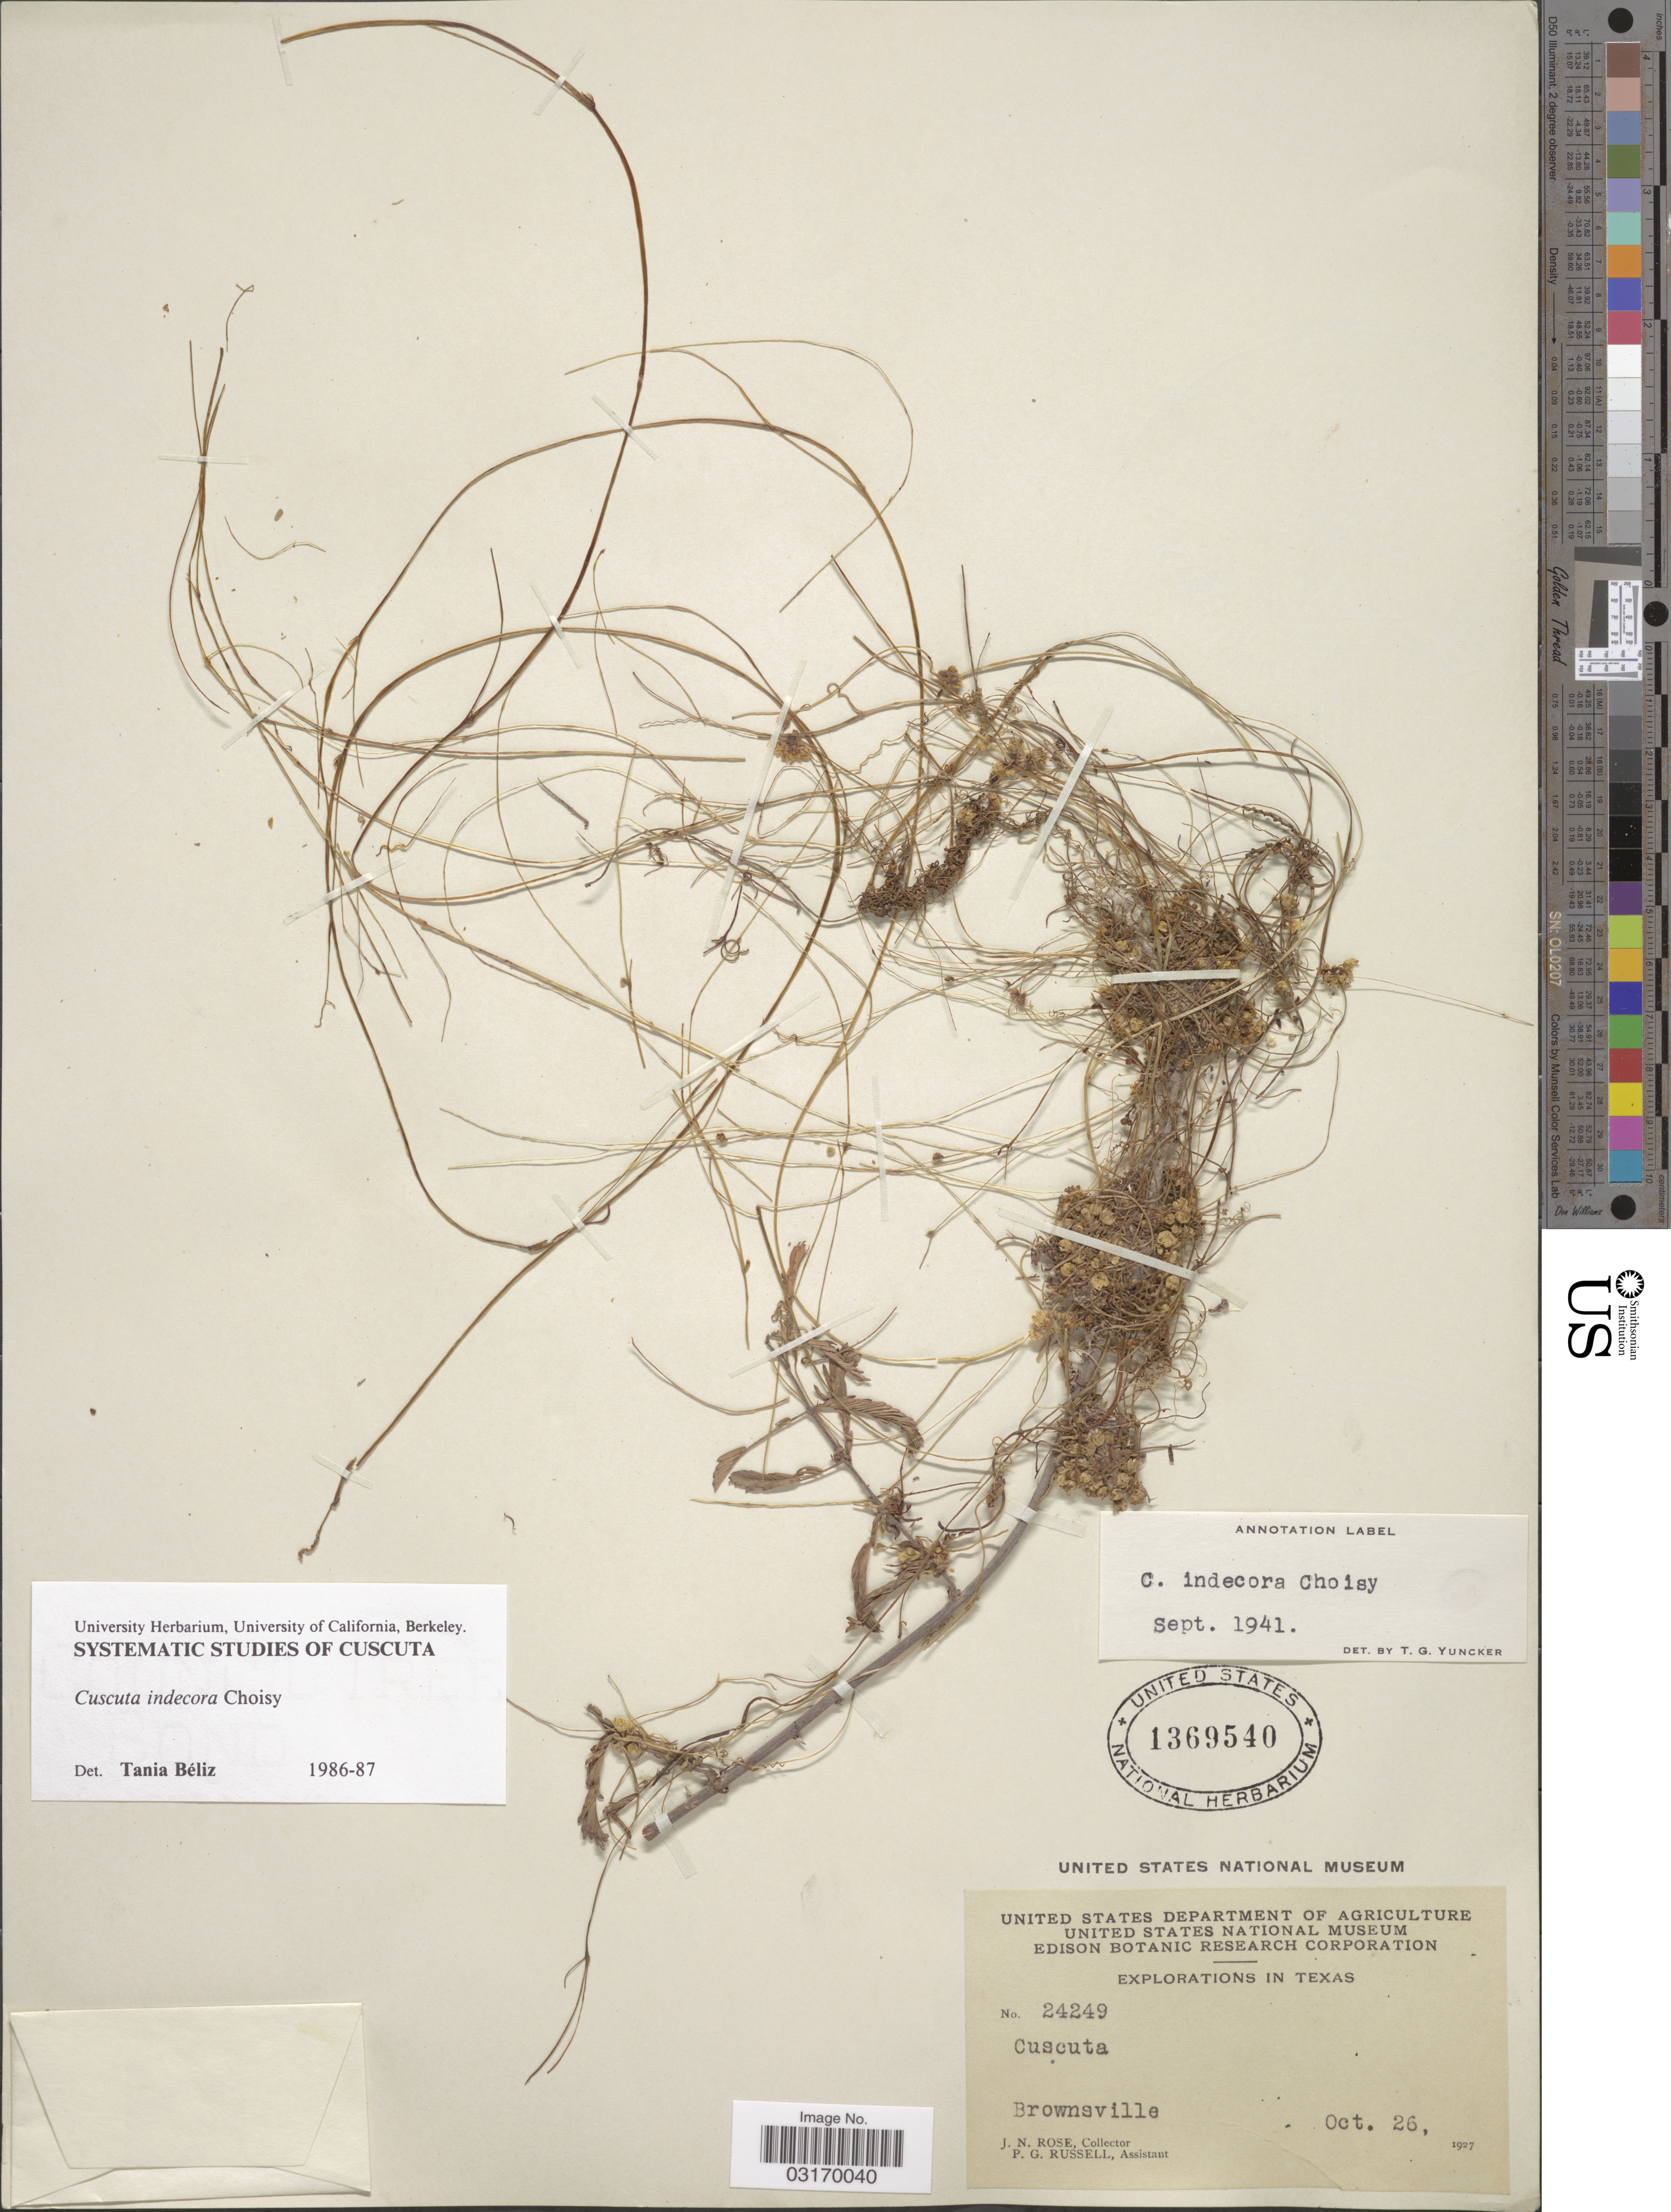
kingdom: Plantae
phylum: Tracheophyta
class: Magnoliopsida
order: Solanales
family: Convolvulaceae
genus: Cuscuta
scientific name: Cuscuta indecora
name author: Choisy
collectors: J. N. Rose & P. G. Russell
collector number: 24249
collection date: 1927-10-26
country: United States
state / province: Texas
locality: Brownsville.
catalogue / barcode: US 1369540